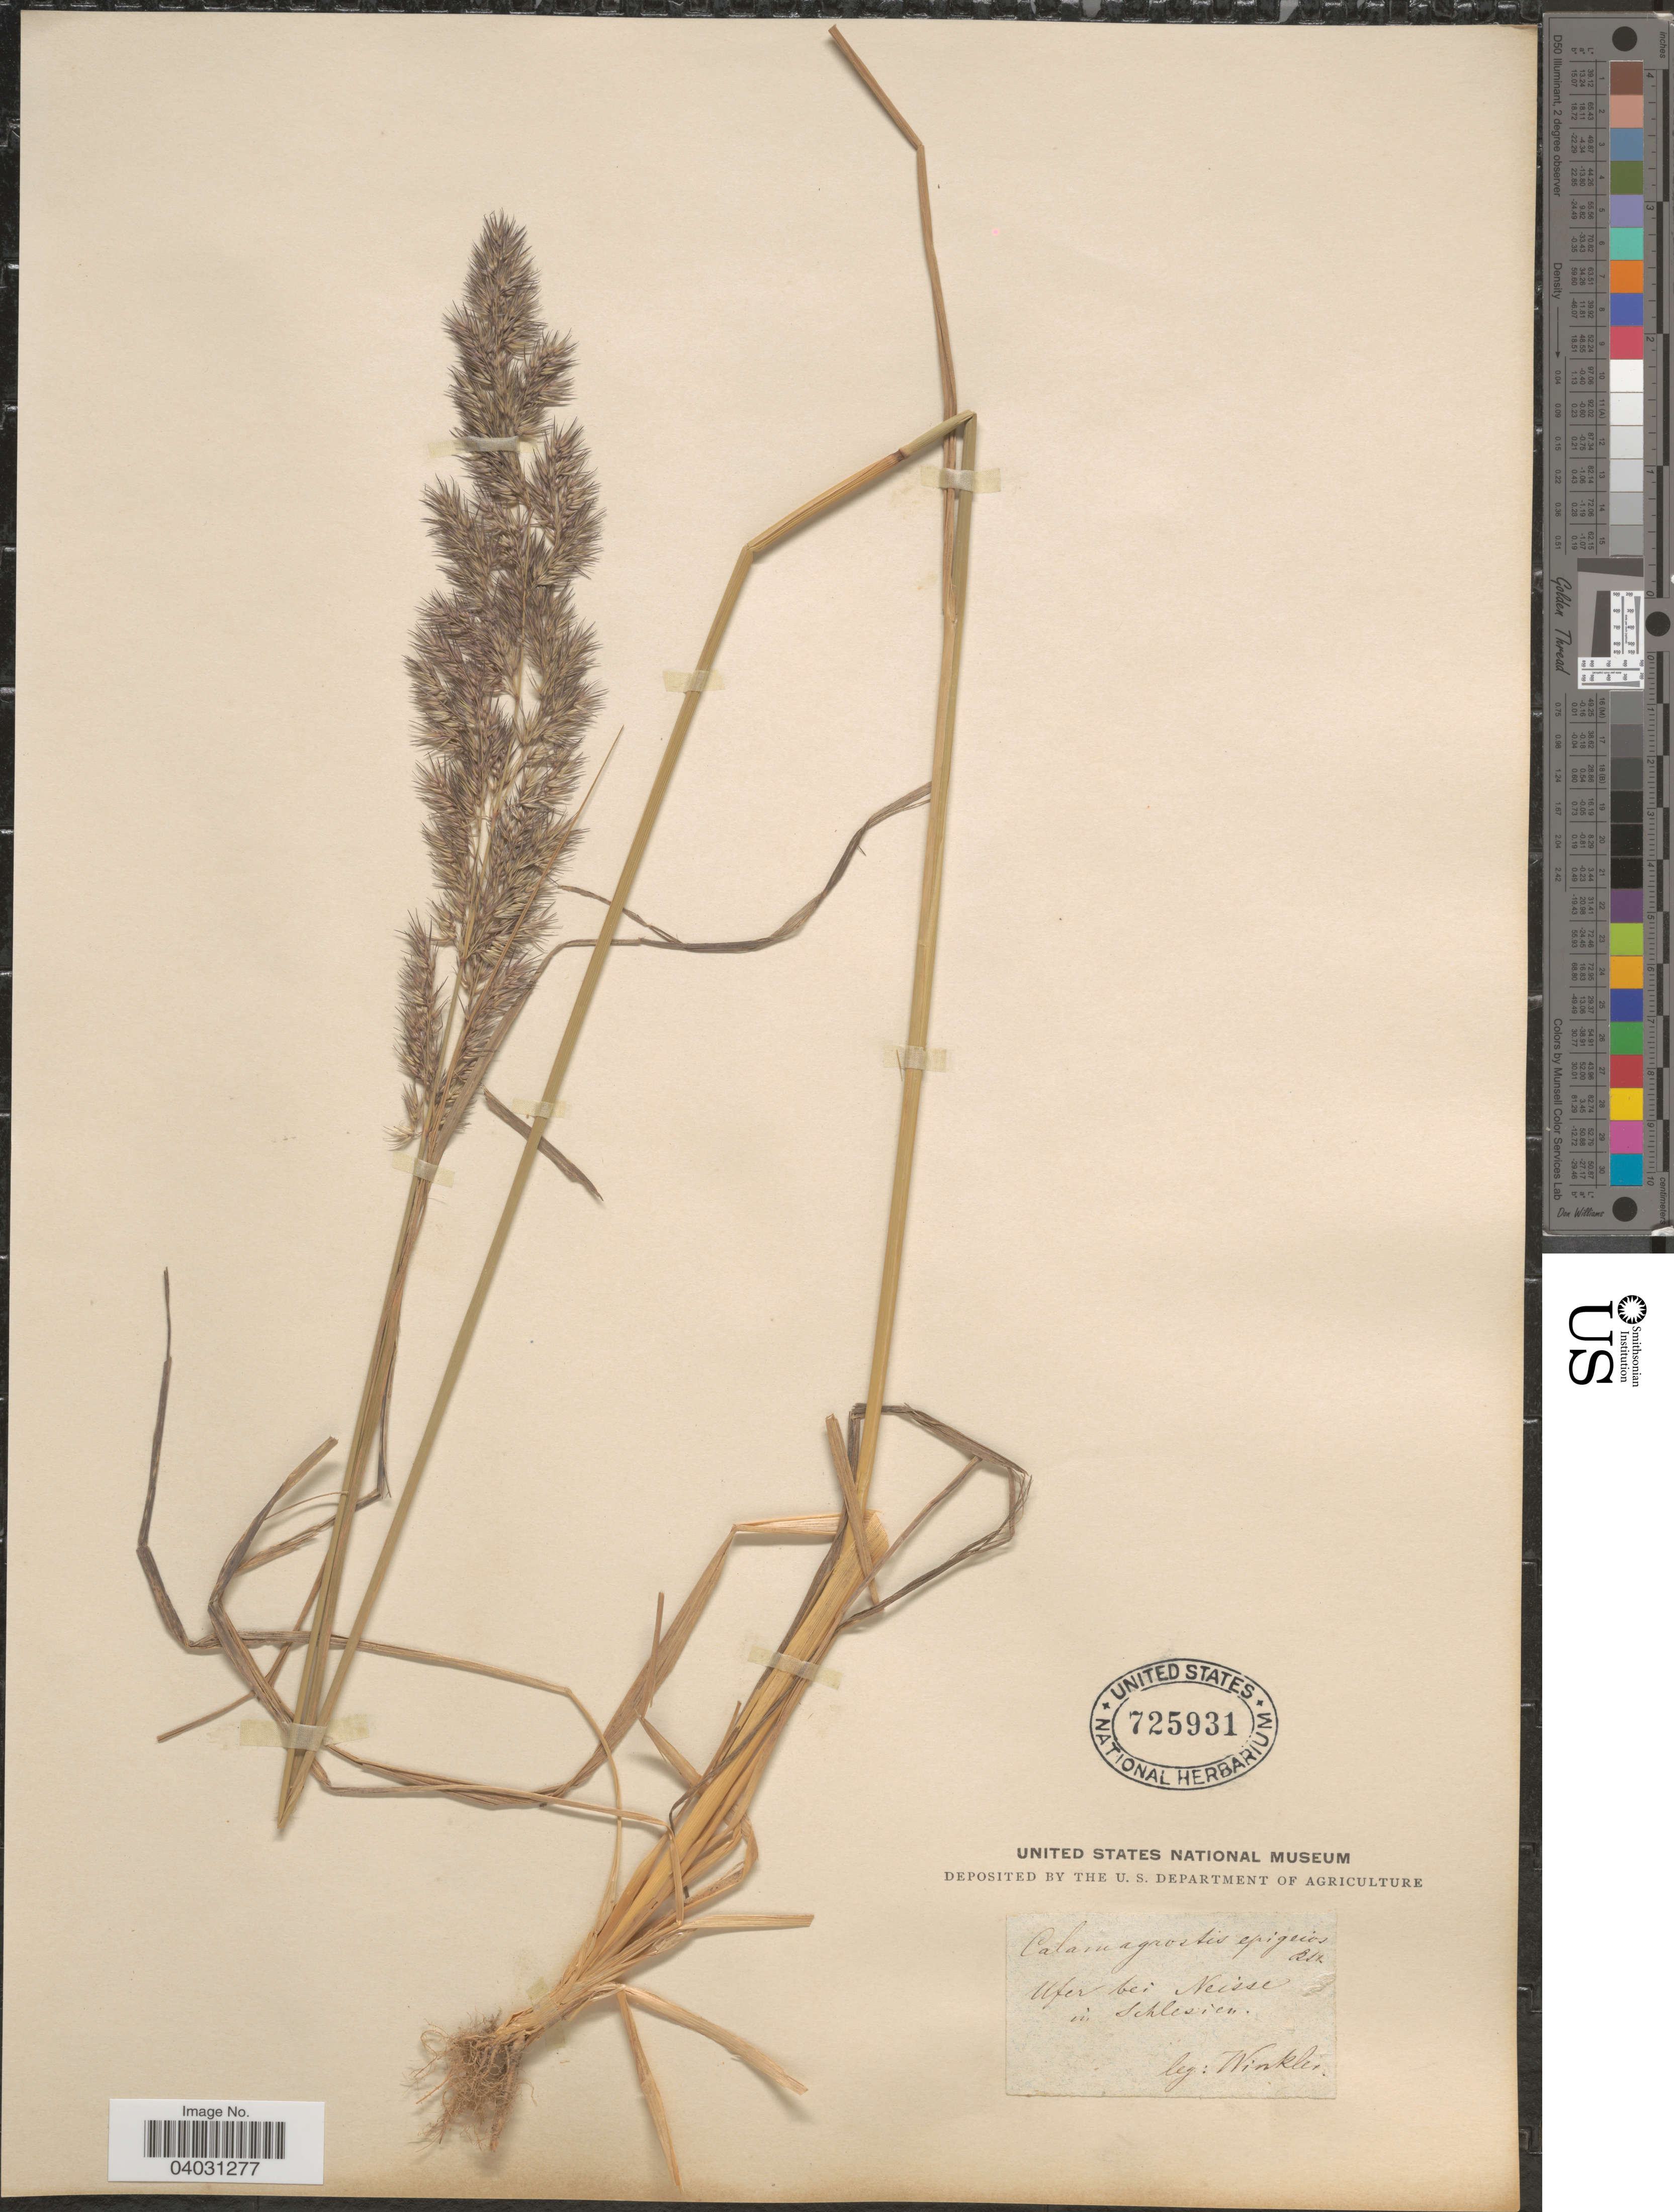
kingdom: Plantae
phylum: Tracheophyta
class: Liliopsida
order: Poales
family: Poaceae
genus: Calamagrostis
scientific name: Calamagrostis epigeios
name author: (L.) Roth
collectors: -. Winkler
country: Poland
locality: Ufer bei Neisse in Schlesien.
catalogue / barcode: US 725931